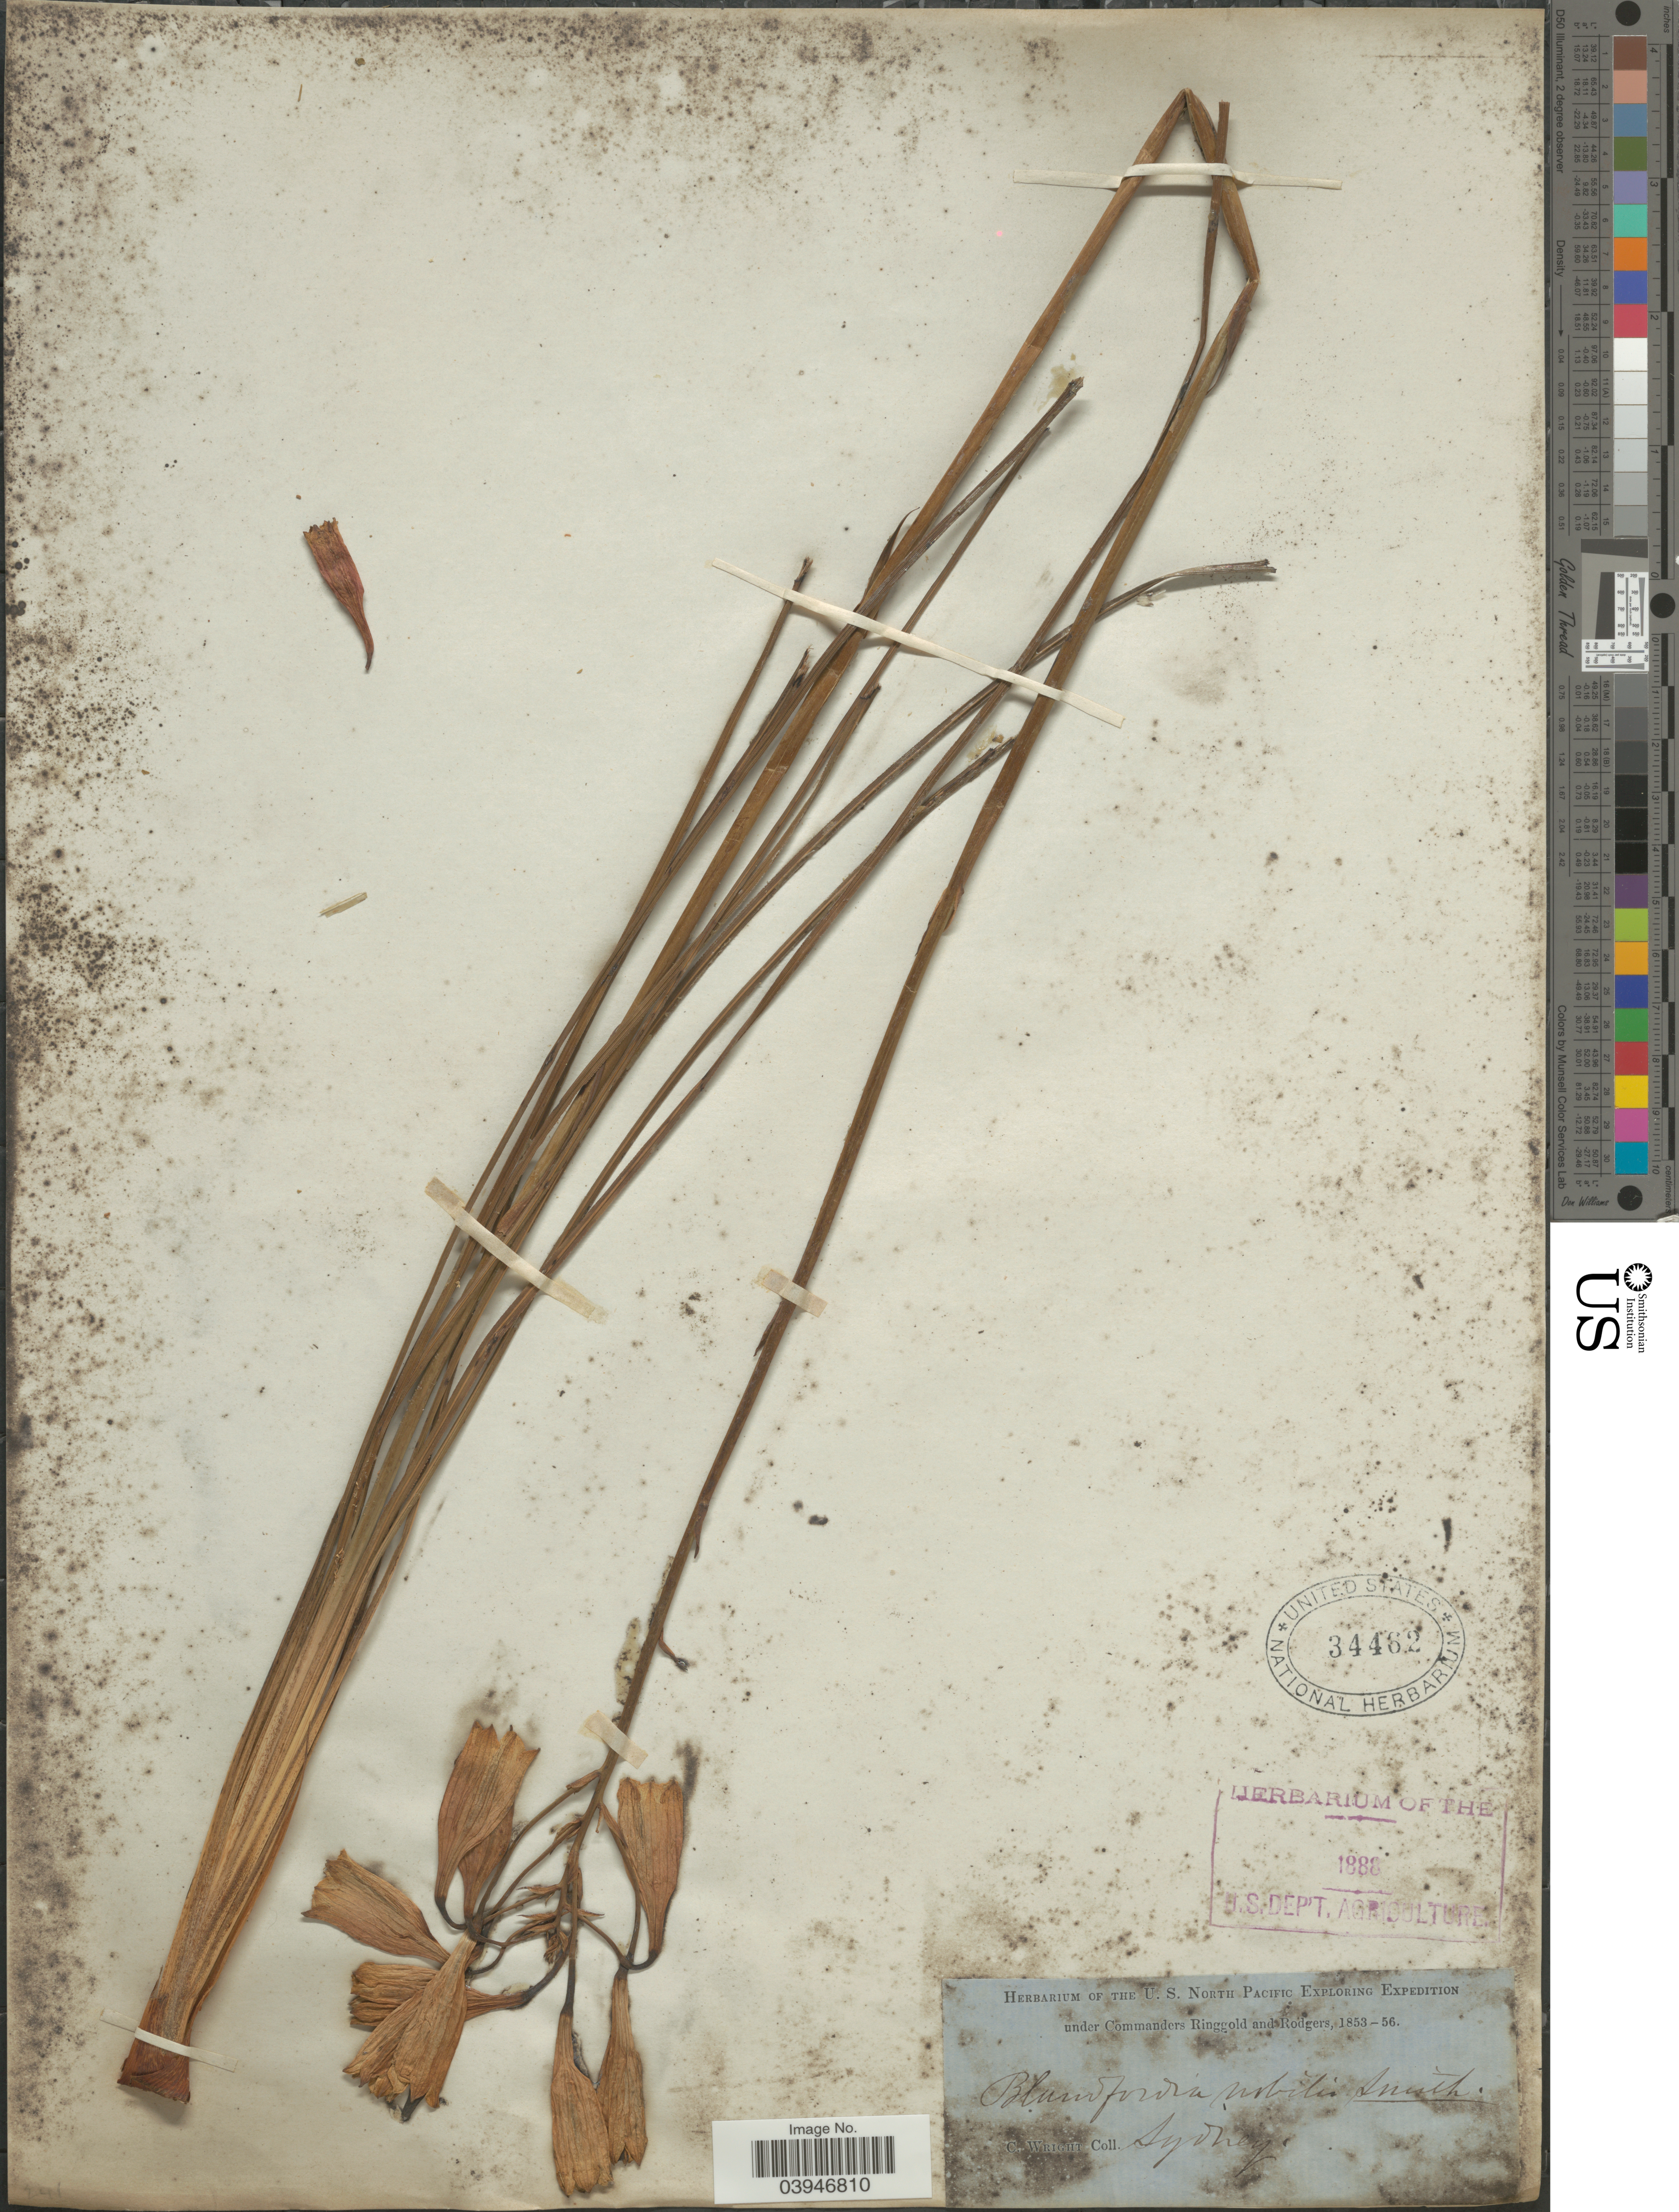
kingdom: Plantae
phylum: Tracheophyta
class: Liliopsida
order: Asparagales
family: Blandfordiaceae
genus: Blandfordia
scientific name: Blandfordia nobilis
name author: Sm.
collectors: C. Wright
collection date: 1853/1856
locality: Sydney.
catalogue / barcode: US 34462